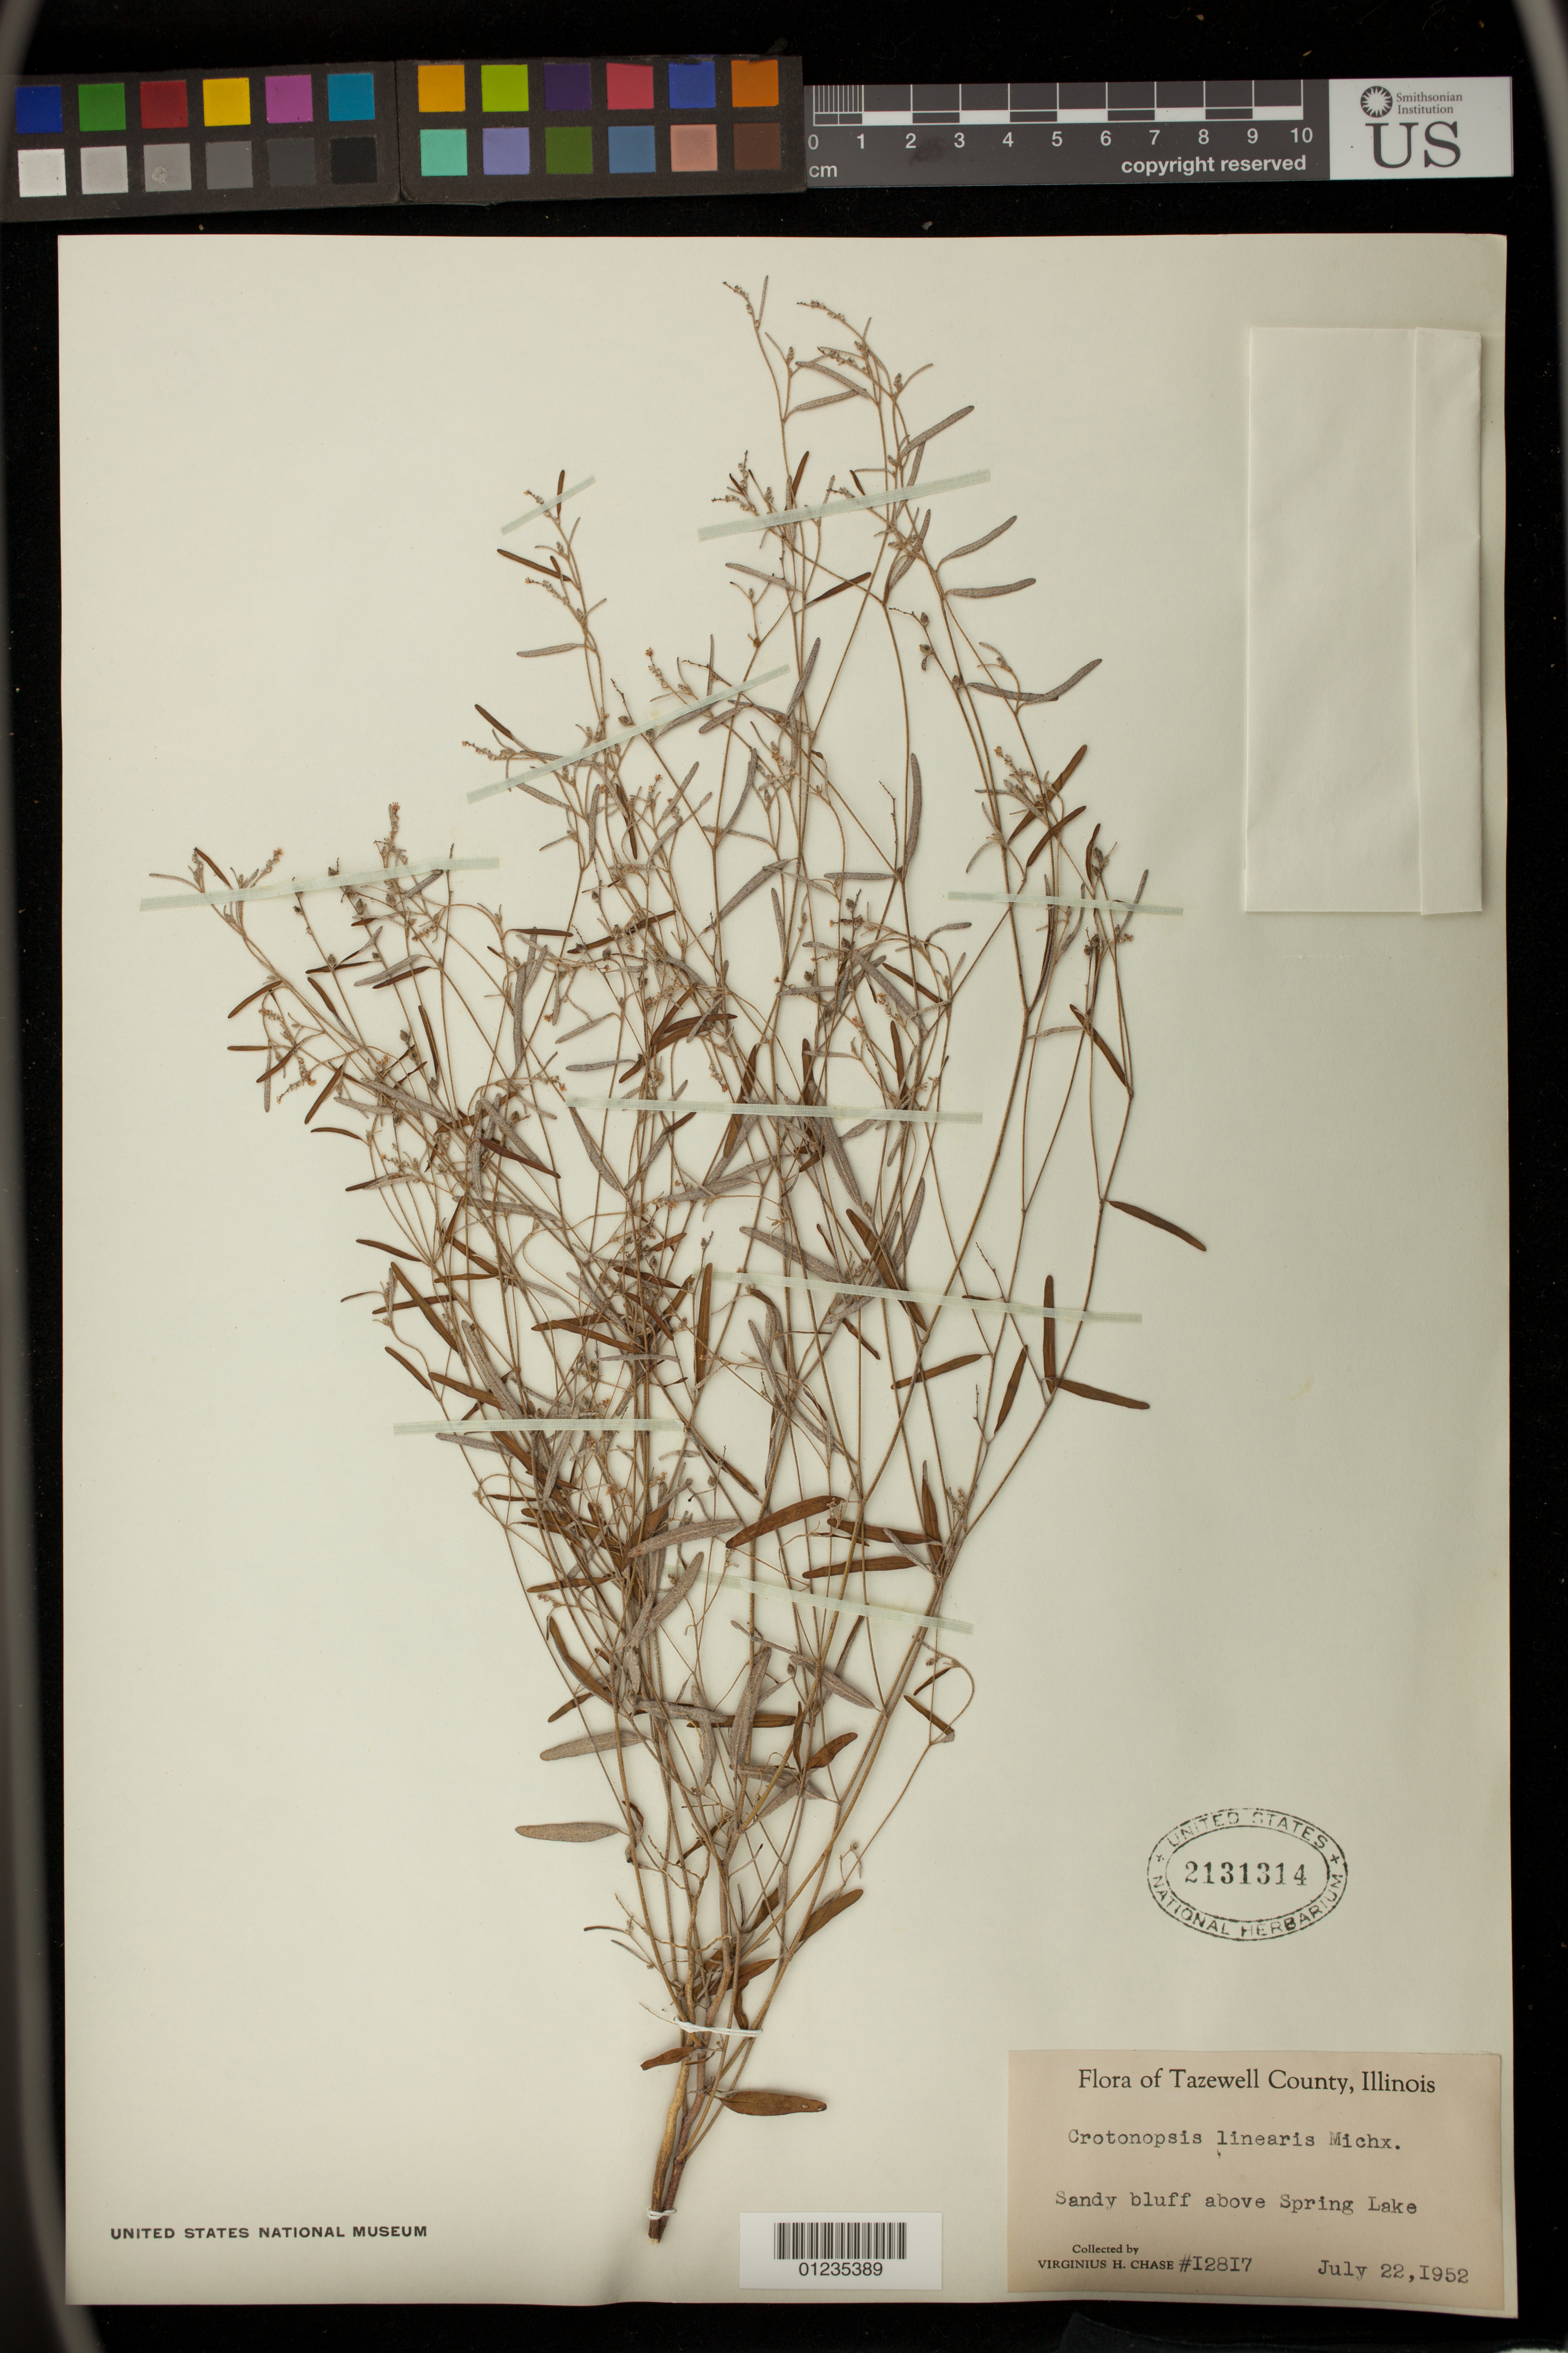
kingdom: Plantae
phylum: Tracheophyta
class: Magnoliopsida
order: Malpighiales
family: Euphorbiaceae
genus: Crotonopsis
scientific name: Crotonopsis linearis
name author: Michx.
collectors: V. H. Chase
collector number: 12817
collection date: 1952-07-22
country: United States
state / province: Illinois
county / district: Tazewell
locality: Sandy bluff above Spring Lake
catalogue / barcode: US 2131314